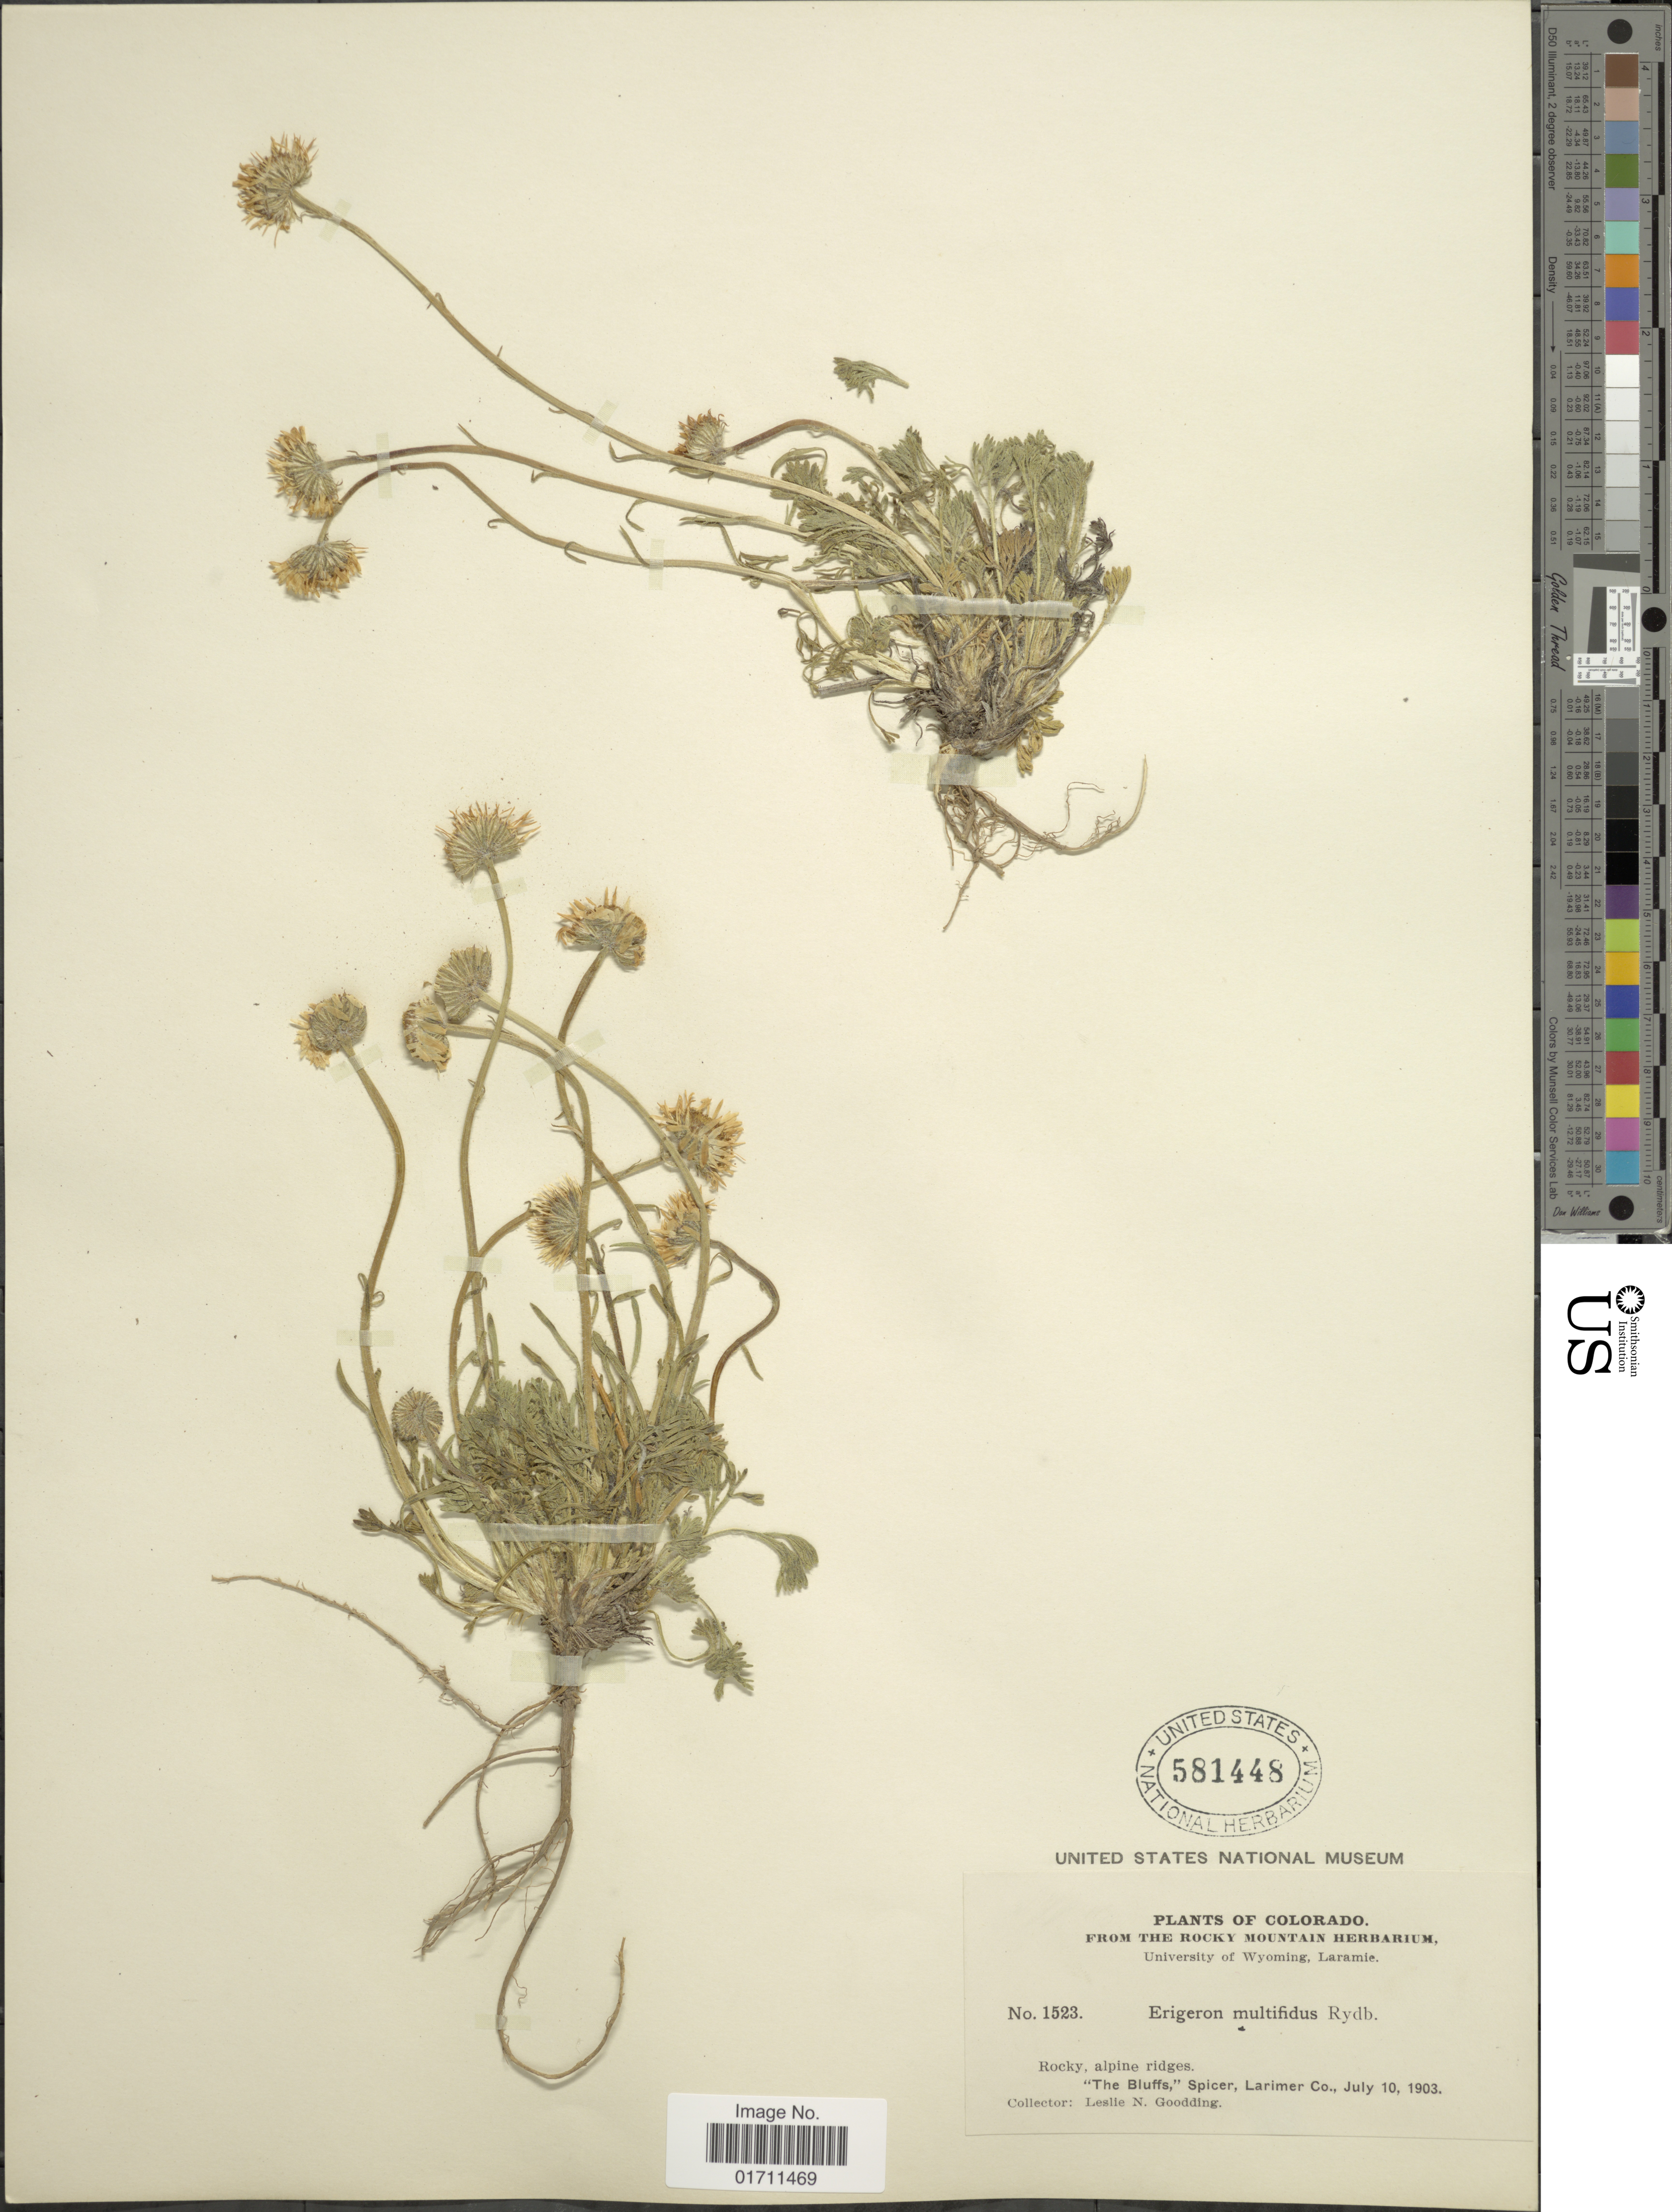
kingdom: Plantae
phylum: Tracheophyta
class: Magnoliopsida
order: Asterales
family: Asteraceae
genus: Erigeron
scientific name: Erigeron compositus var. multifidus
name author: (Rydb.) J.F. Macbr. & Payson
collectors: L. N. Goodding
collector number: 1523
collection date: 1903-07-10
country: United States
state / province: Colorado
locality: Rocky, alpine ridges, 'The Bluffs,' Spicer, Larimer Co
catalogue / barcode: US 581448